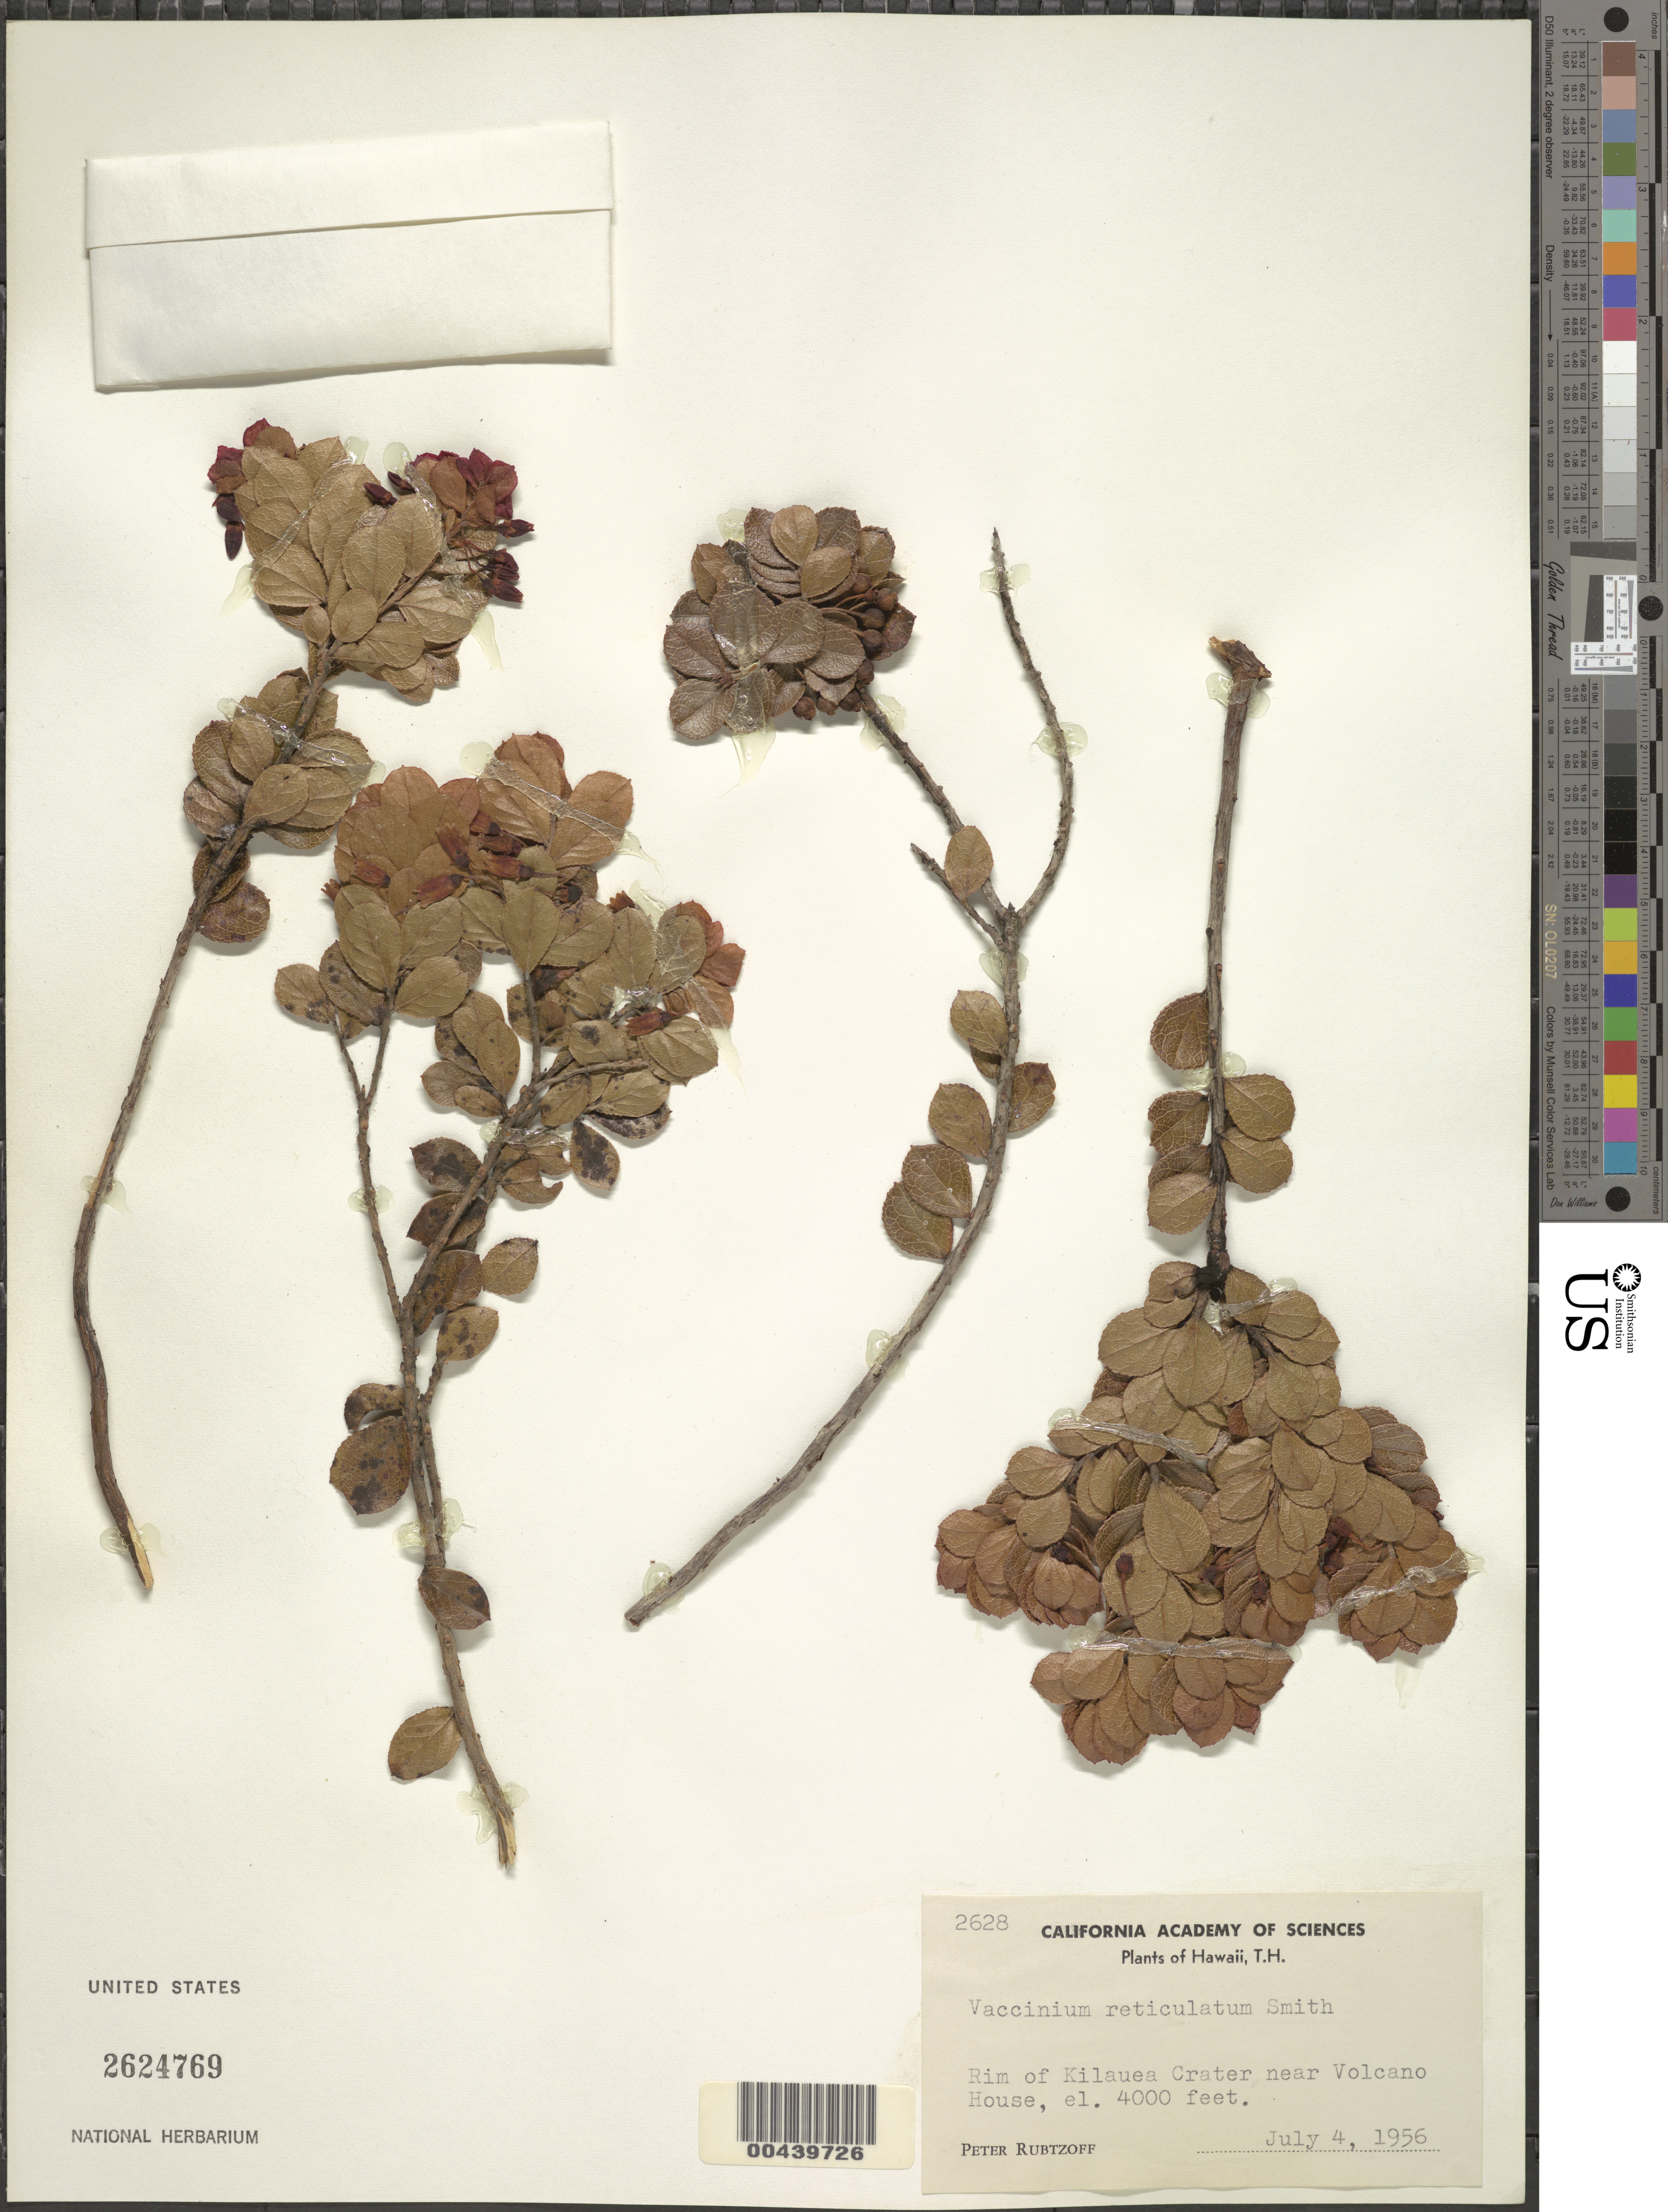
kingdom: Plantae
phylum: Tracheophyta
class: Magnoliopsida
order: Ericales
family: Ericaceae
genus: Vaccinium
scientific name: Vaccinium reticulatum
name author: Sm.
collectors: P. Rubtzoff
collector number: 2628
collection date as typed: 4 Jul 1956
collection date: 1956-07-04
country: United States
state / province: Hawaii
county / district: Hawaii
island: Hawaii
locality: Rim of Kilauea Crater near Volcano House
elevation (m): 1219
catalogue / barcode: US 2624769